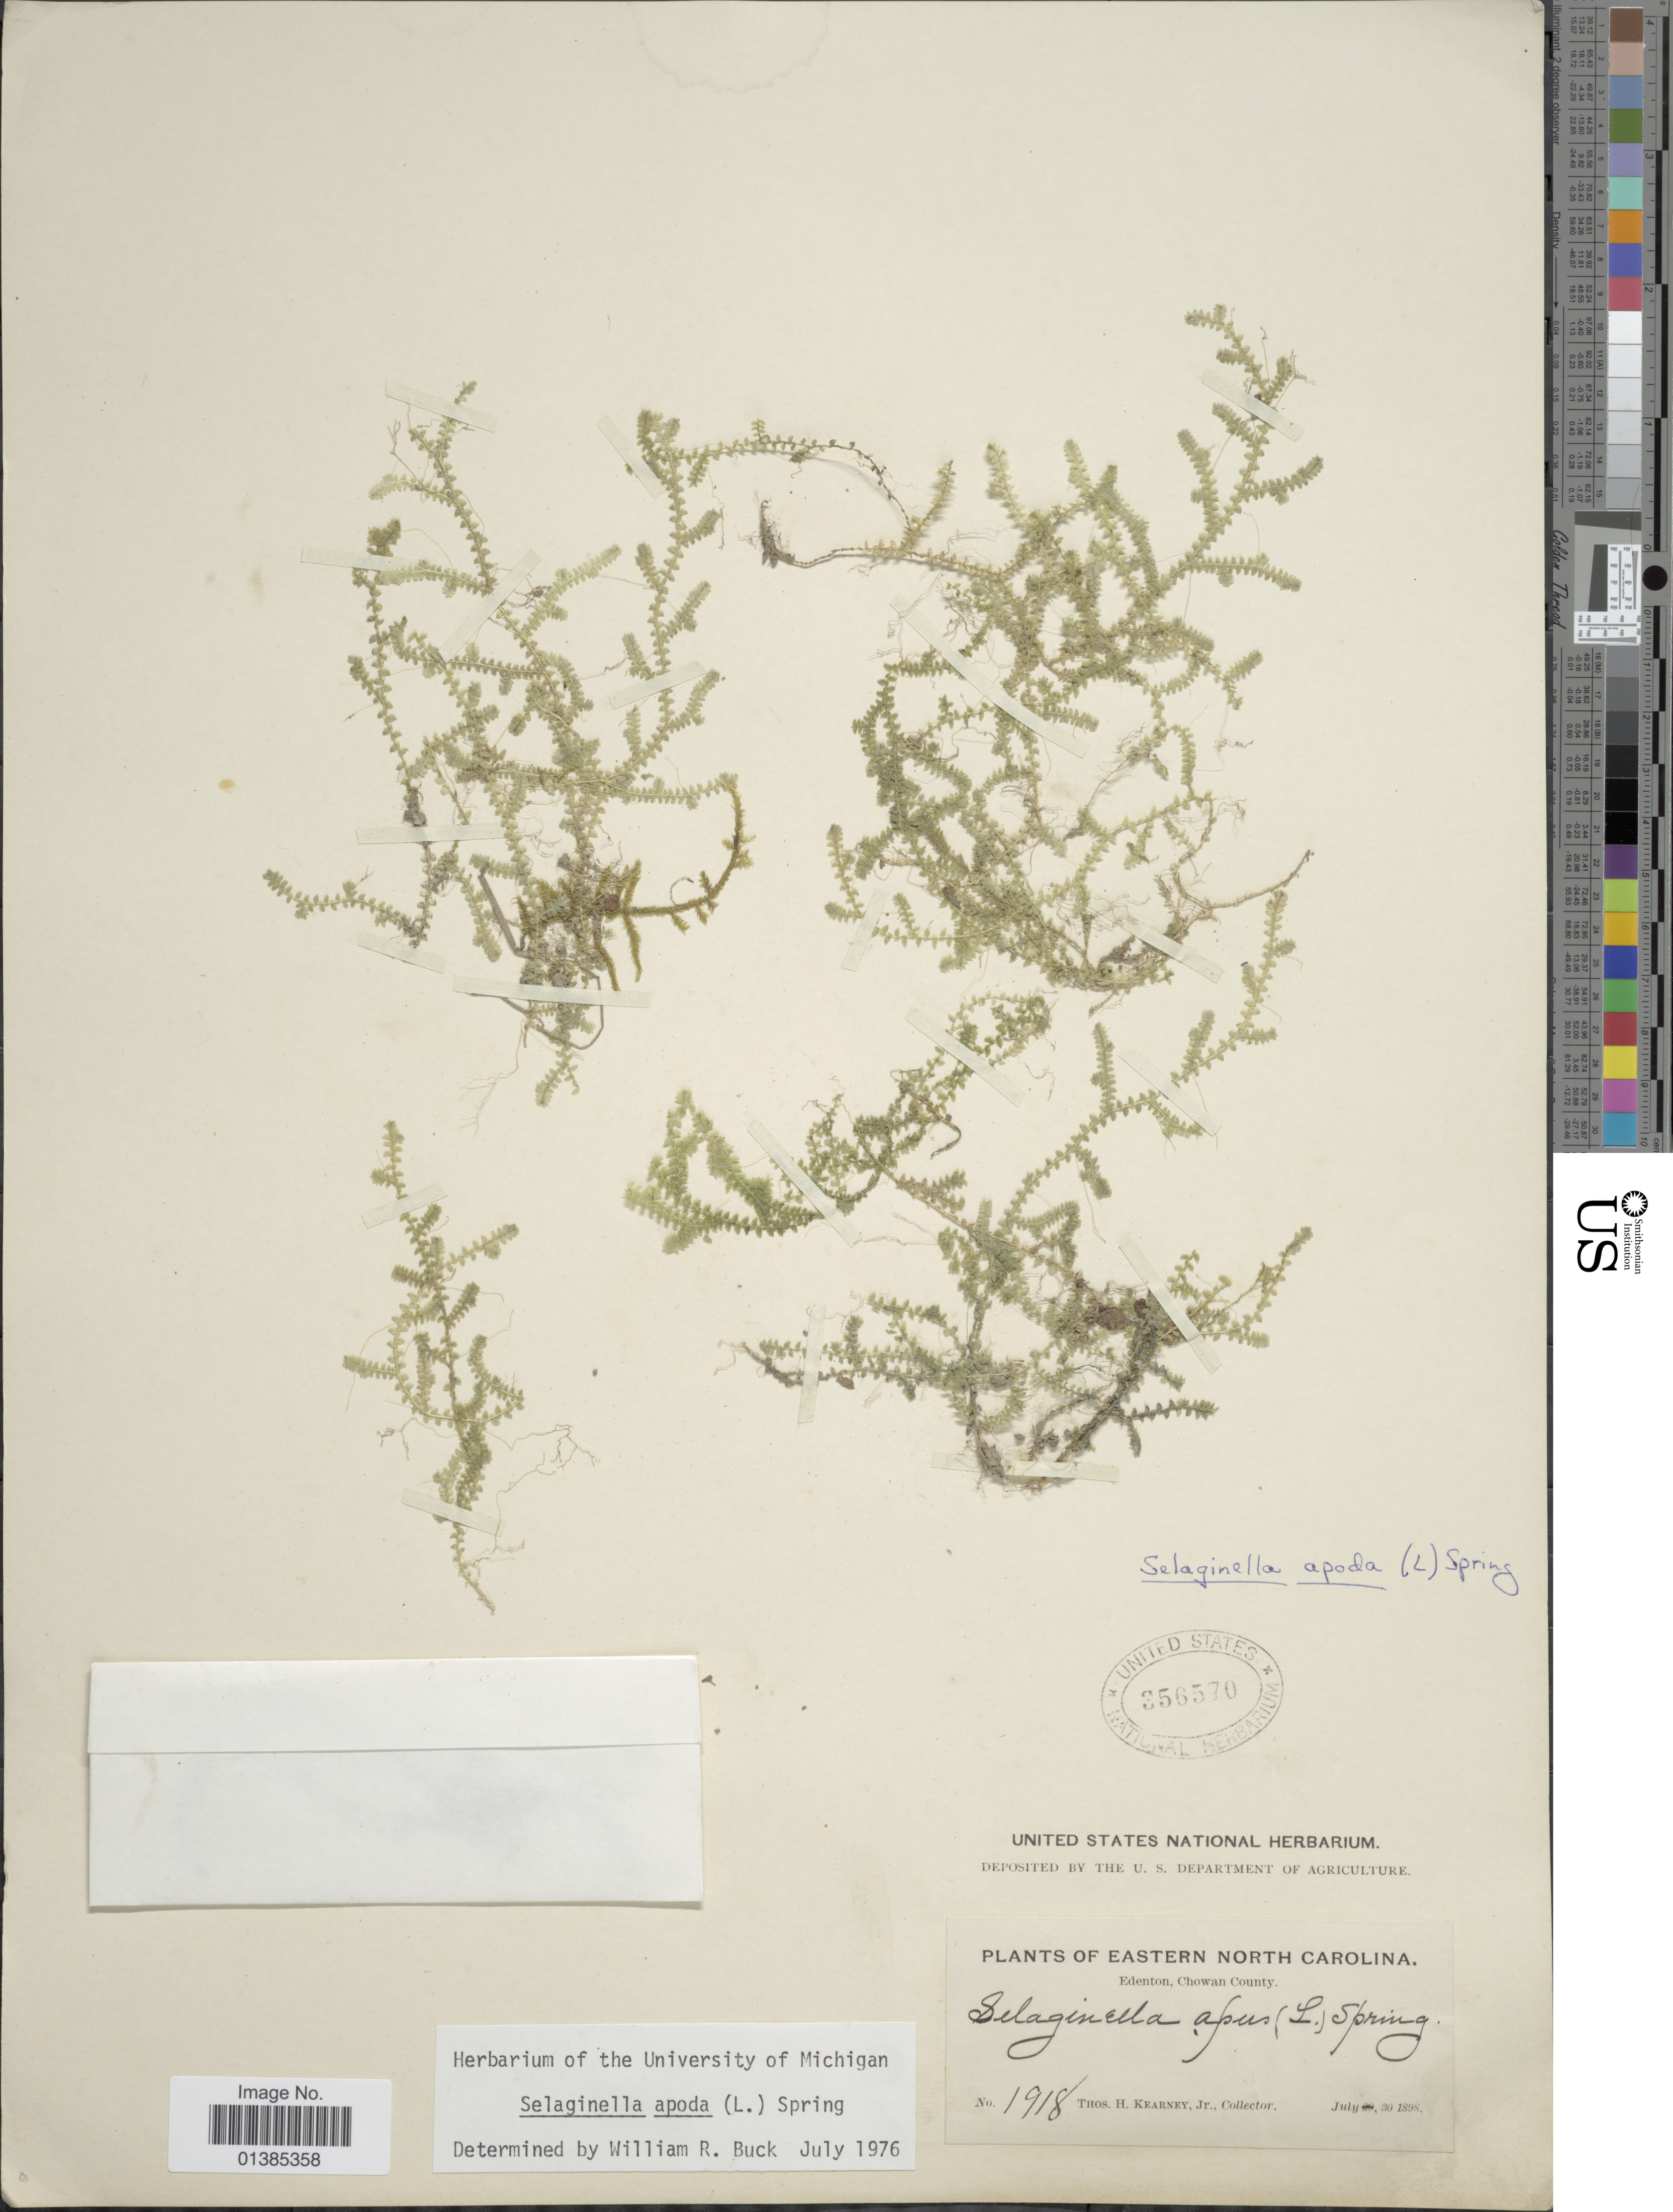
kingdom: Plantae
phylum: Tracheophyta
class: Lycopodiopsida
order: Selaginellales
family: Selaginellaceae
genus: Selaginella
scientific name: Selaginella apus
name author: Spring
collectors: T. H. Kearney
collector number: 1918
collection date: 1898-07-30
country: United States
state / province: North Carolina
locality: Eastern North Carolina. Edenton, Chowan County.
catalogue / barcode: US 356570